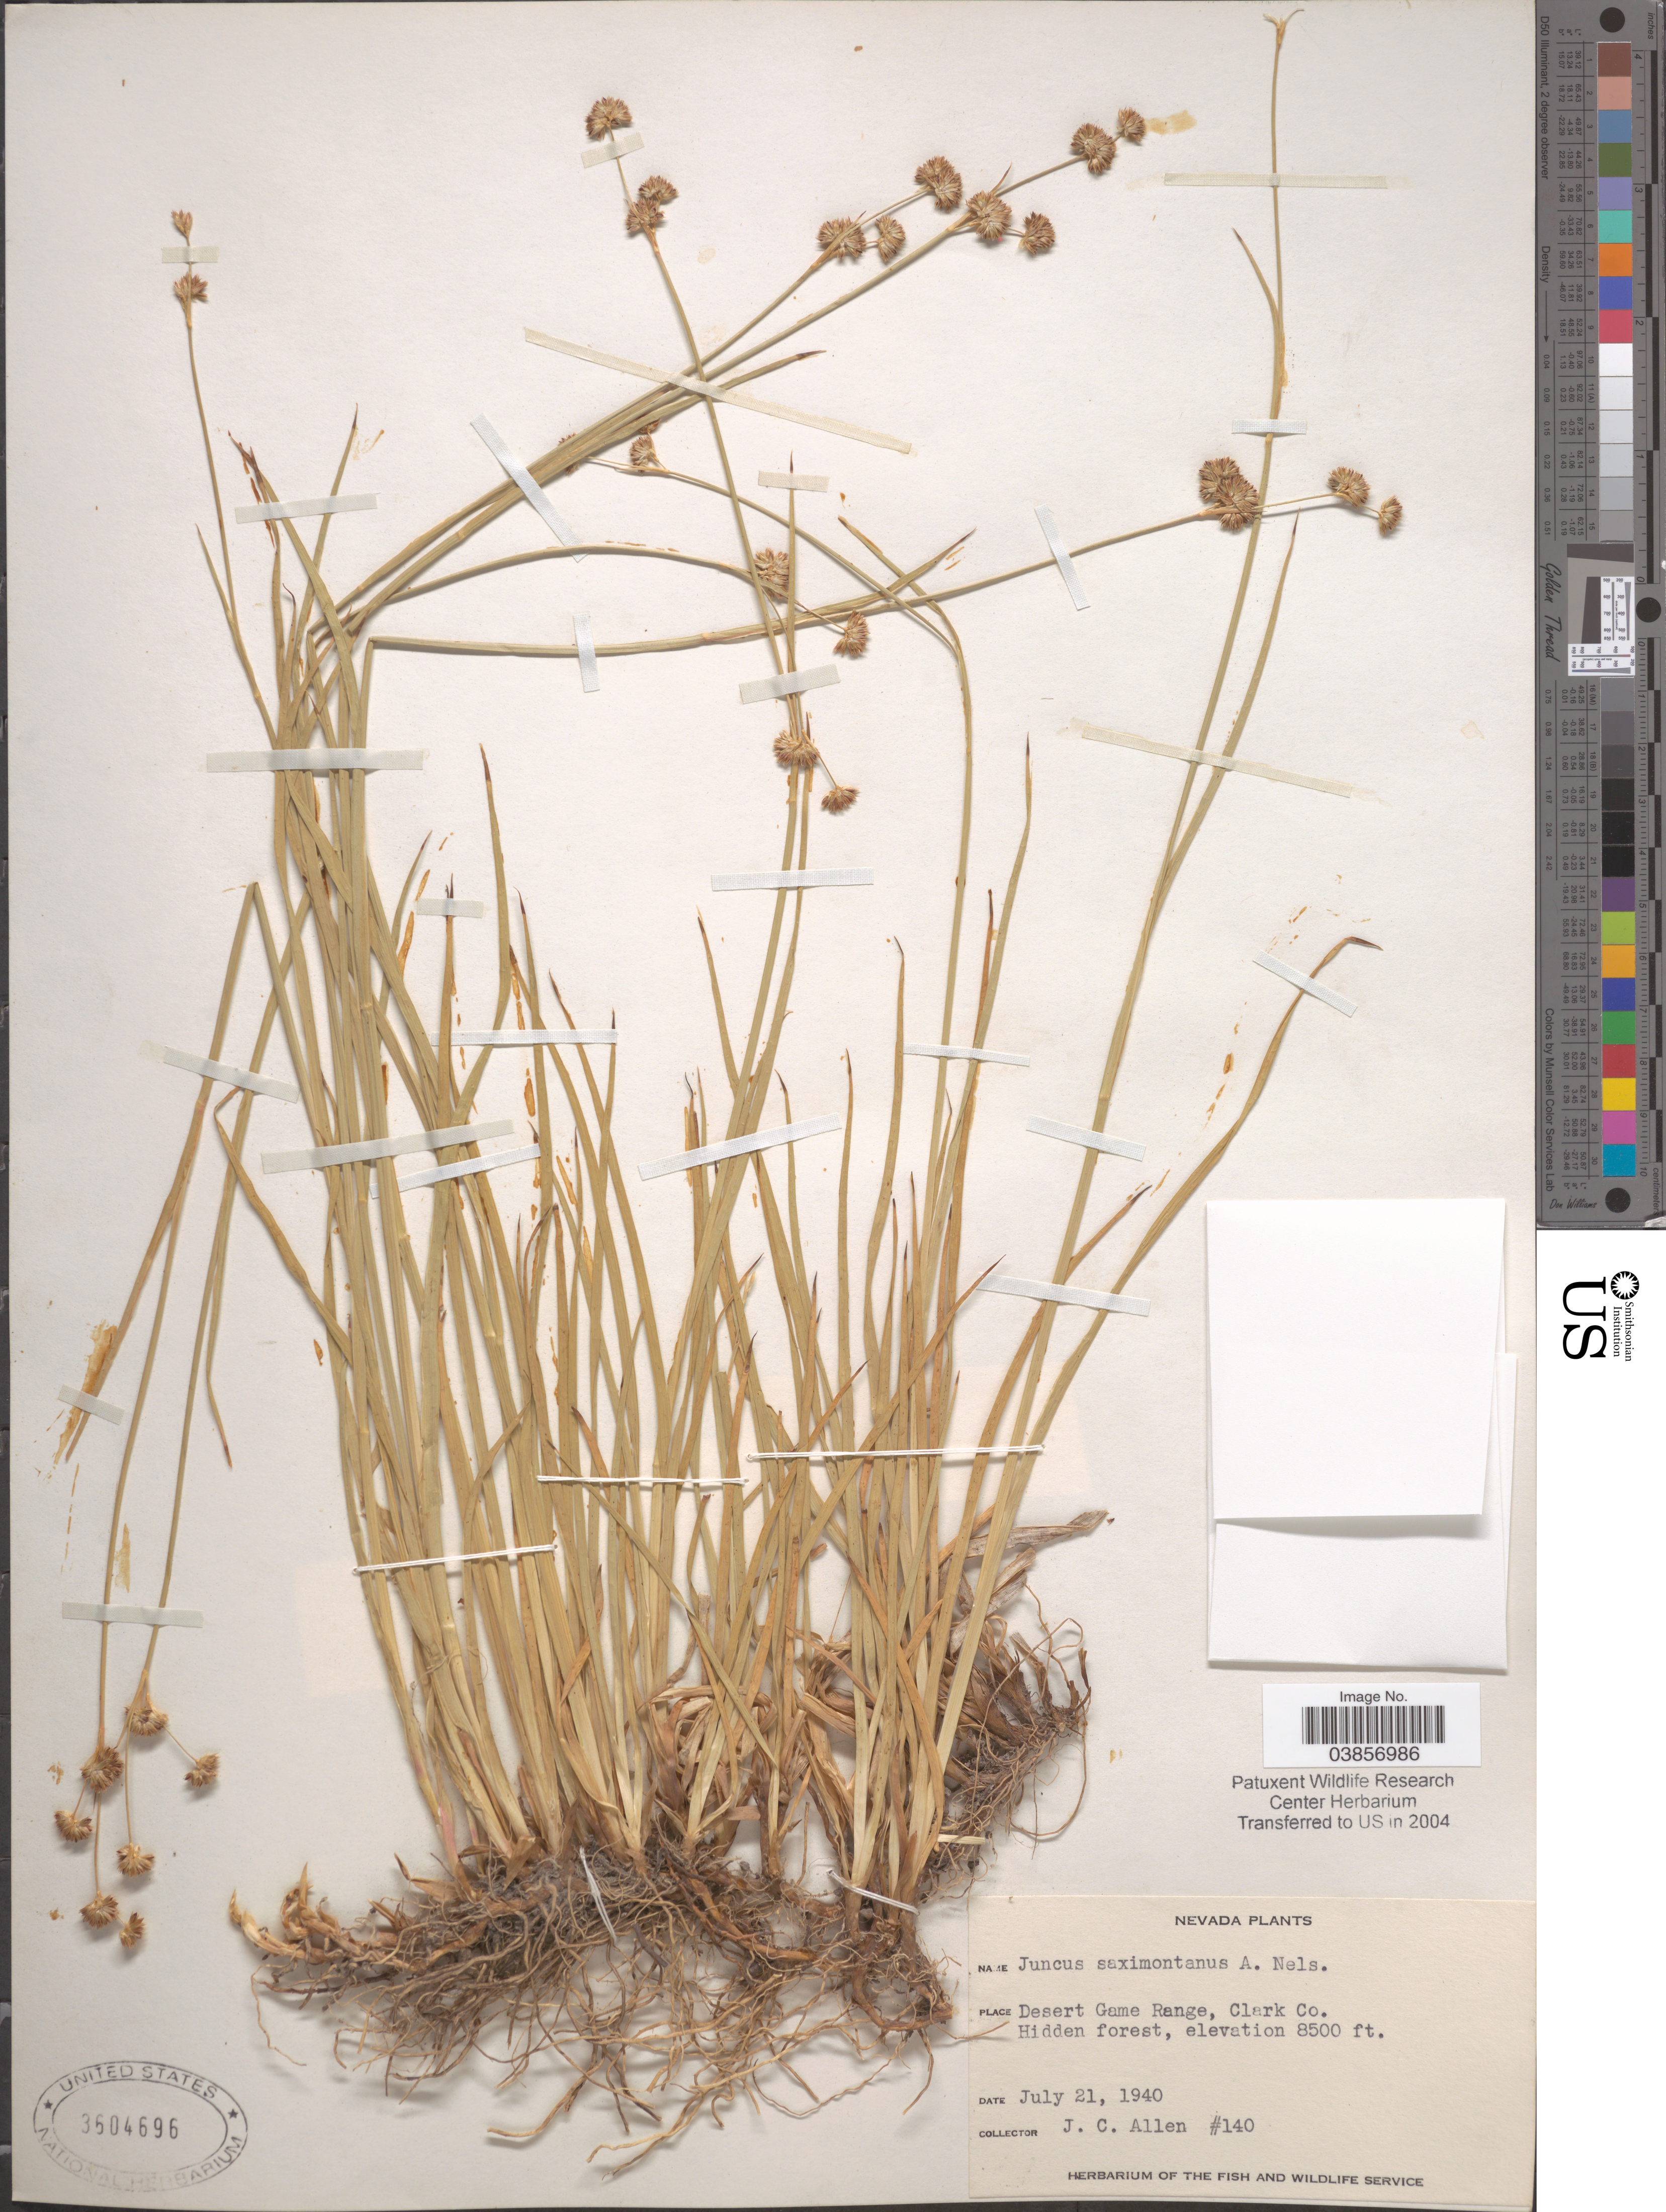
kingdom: Plantae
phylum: Tracheophyta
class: Liliopsida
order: Poales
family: Juncaceae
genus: Juncus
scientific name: Juncus saximontanus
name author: A. Nelson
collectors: J. C. Allen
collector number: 140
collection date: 1940-07-21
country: United States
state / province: Nevada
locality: Desert Game Range, Clark Co.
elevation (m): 2591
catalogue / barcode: US 3604696